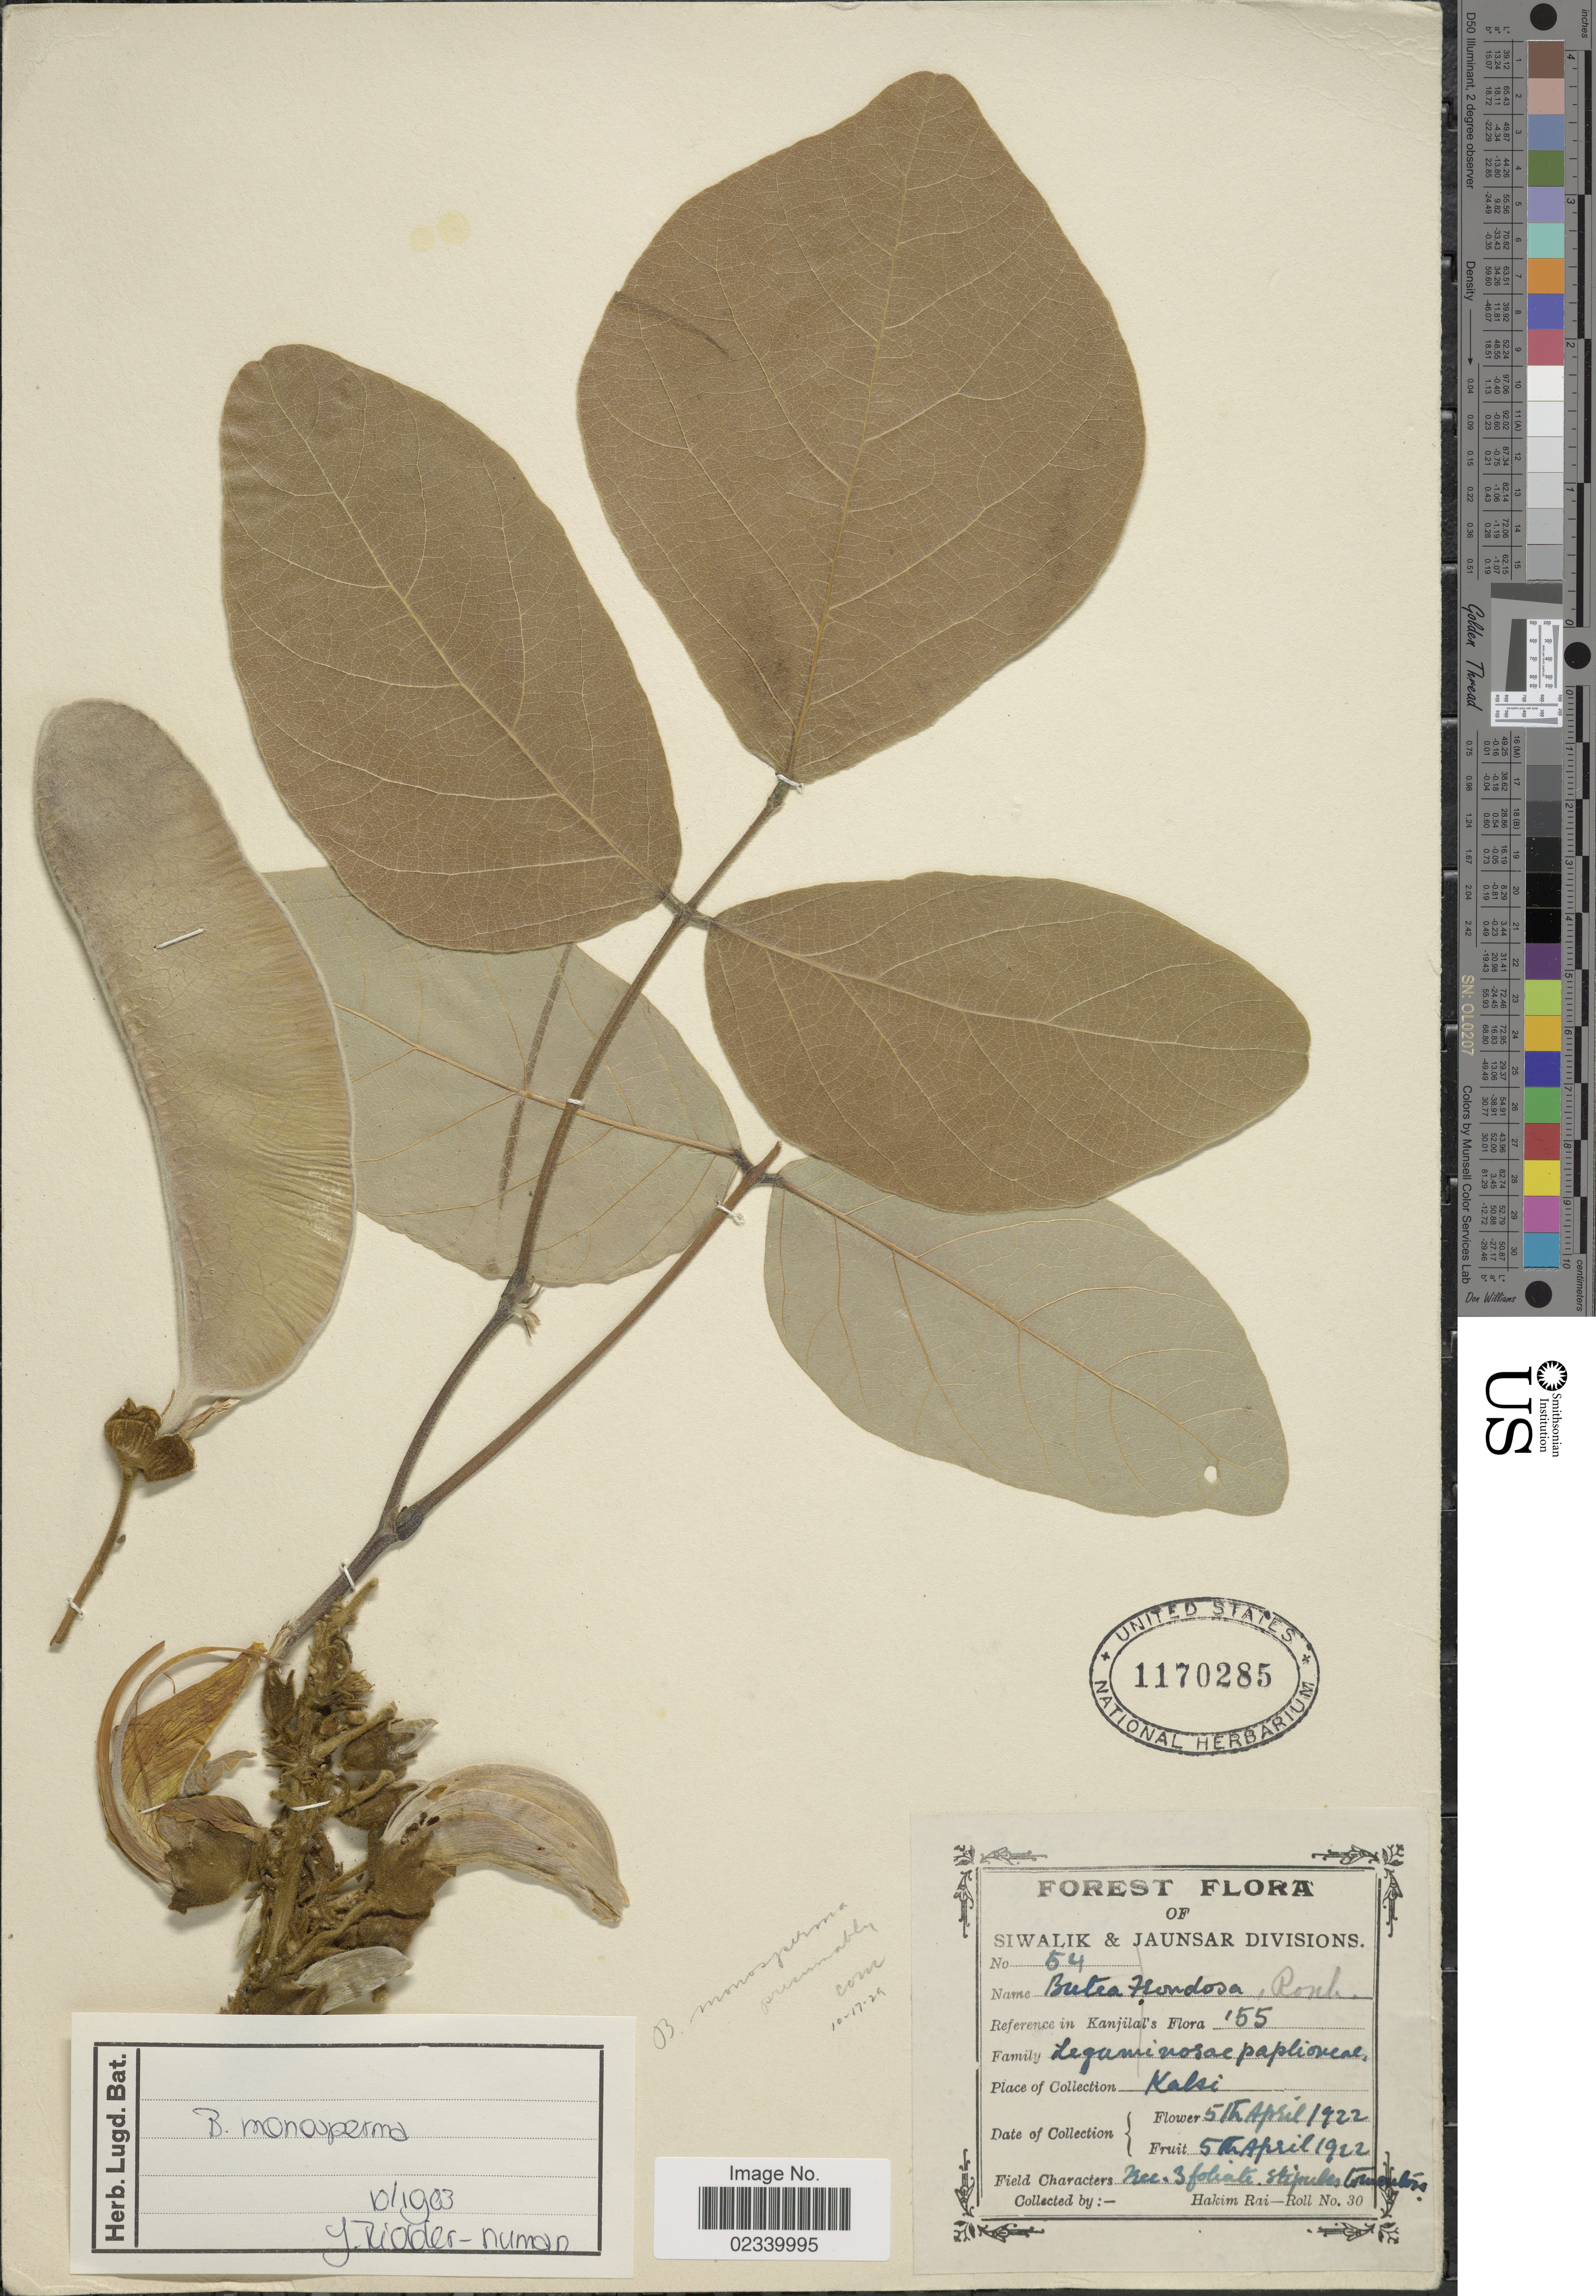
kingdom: Plantae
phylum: Tracheophyta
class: Magnoliopsida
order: Fabales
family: Fabaceae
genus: Butea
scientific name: Butea monosperma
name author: (Lam.) Taub.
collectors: H. Rai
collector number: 30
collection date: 1922-04-05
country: India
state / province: Uttarakhand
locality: Forest, Kalsi, Siwalik and Jaunsar Divisions,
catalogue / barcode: US 1170285